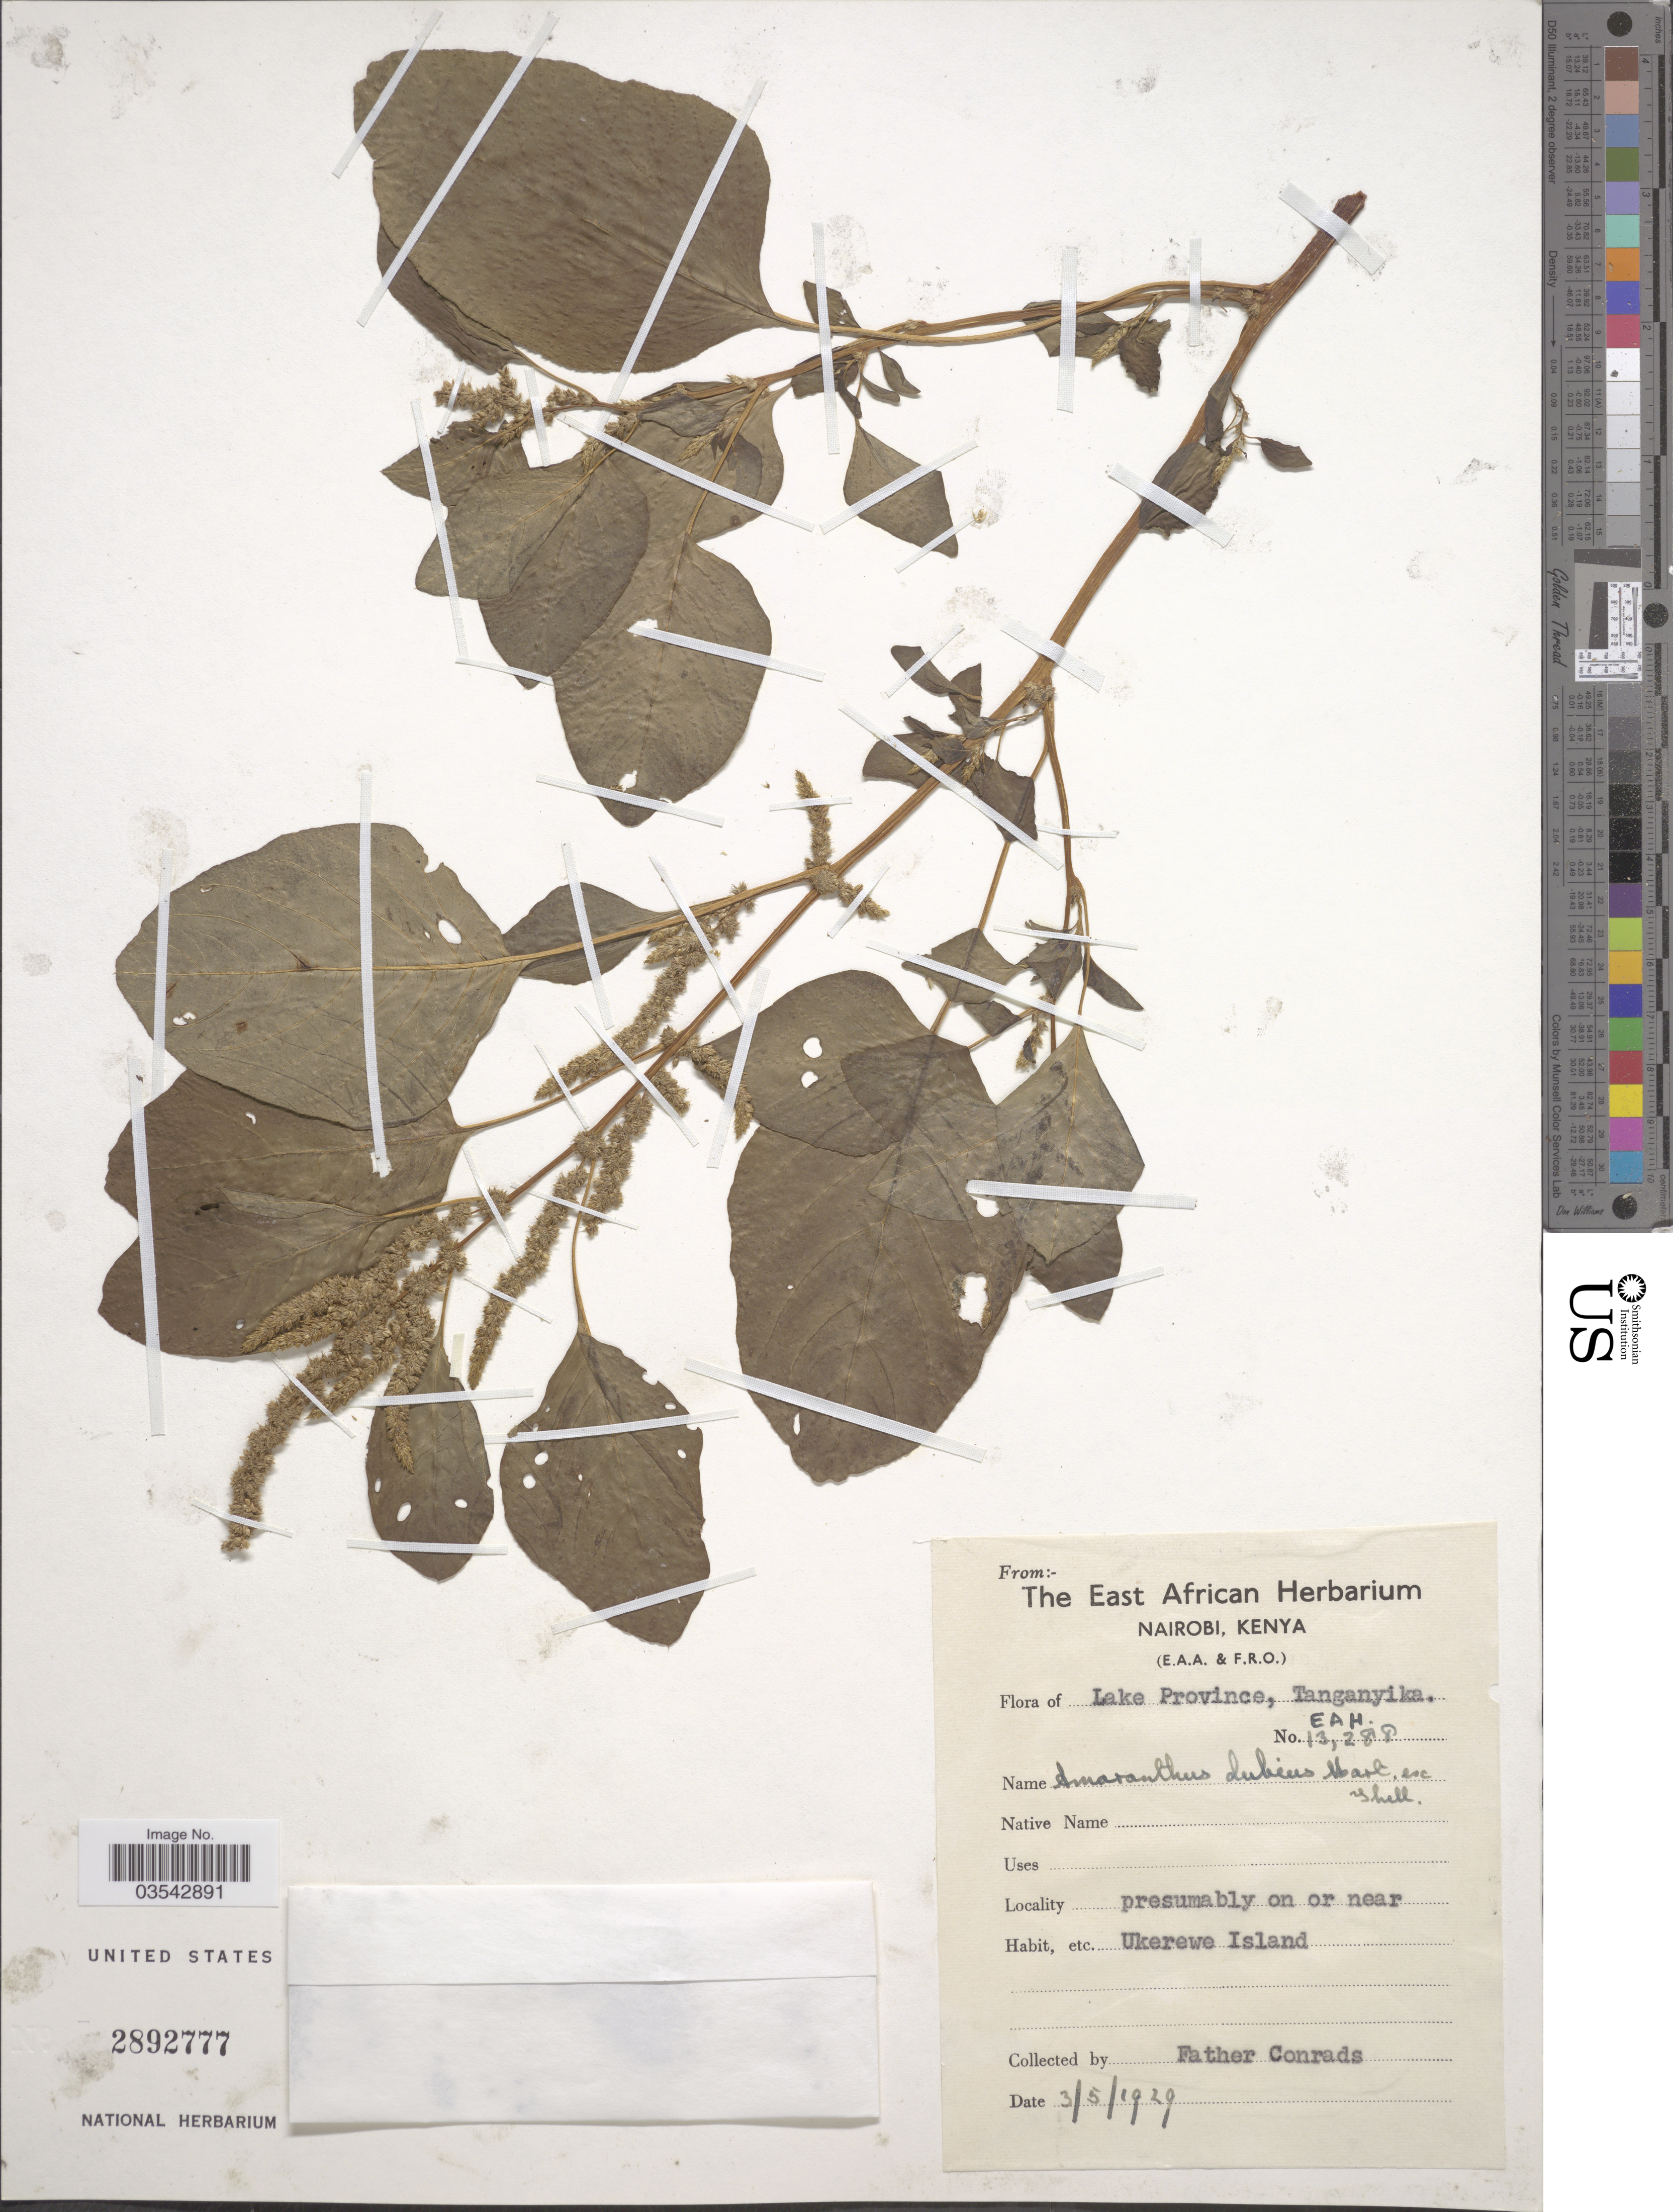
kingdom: Plantae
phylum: Tracheophyta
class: Magnoliopsida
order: Caryophyllales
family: Amaranthaceae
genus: Amaranthus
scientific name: Amaranthus dubius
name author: Mart. ex Thell.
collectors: F. Conrads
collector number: EAH13288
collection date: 1929-05-03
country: Tanzania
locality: Lake Province. Presumably on or near Ukerewe Island.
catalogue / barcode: US 2892777